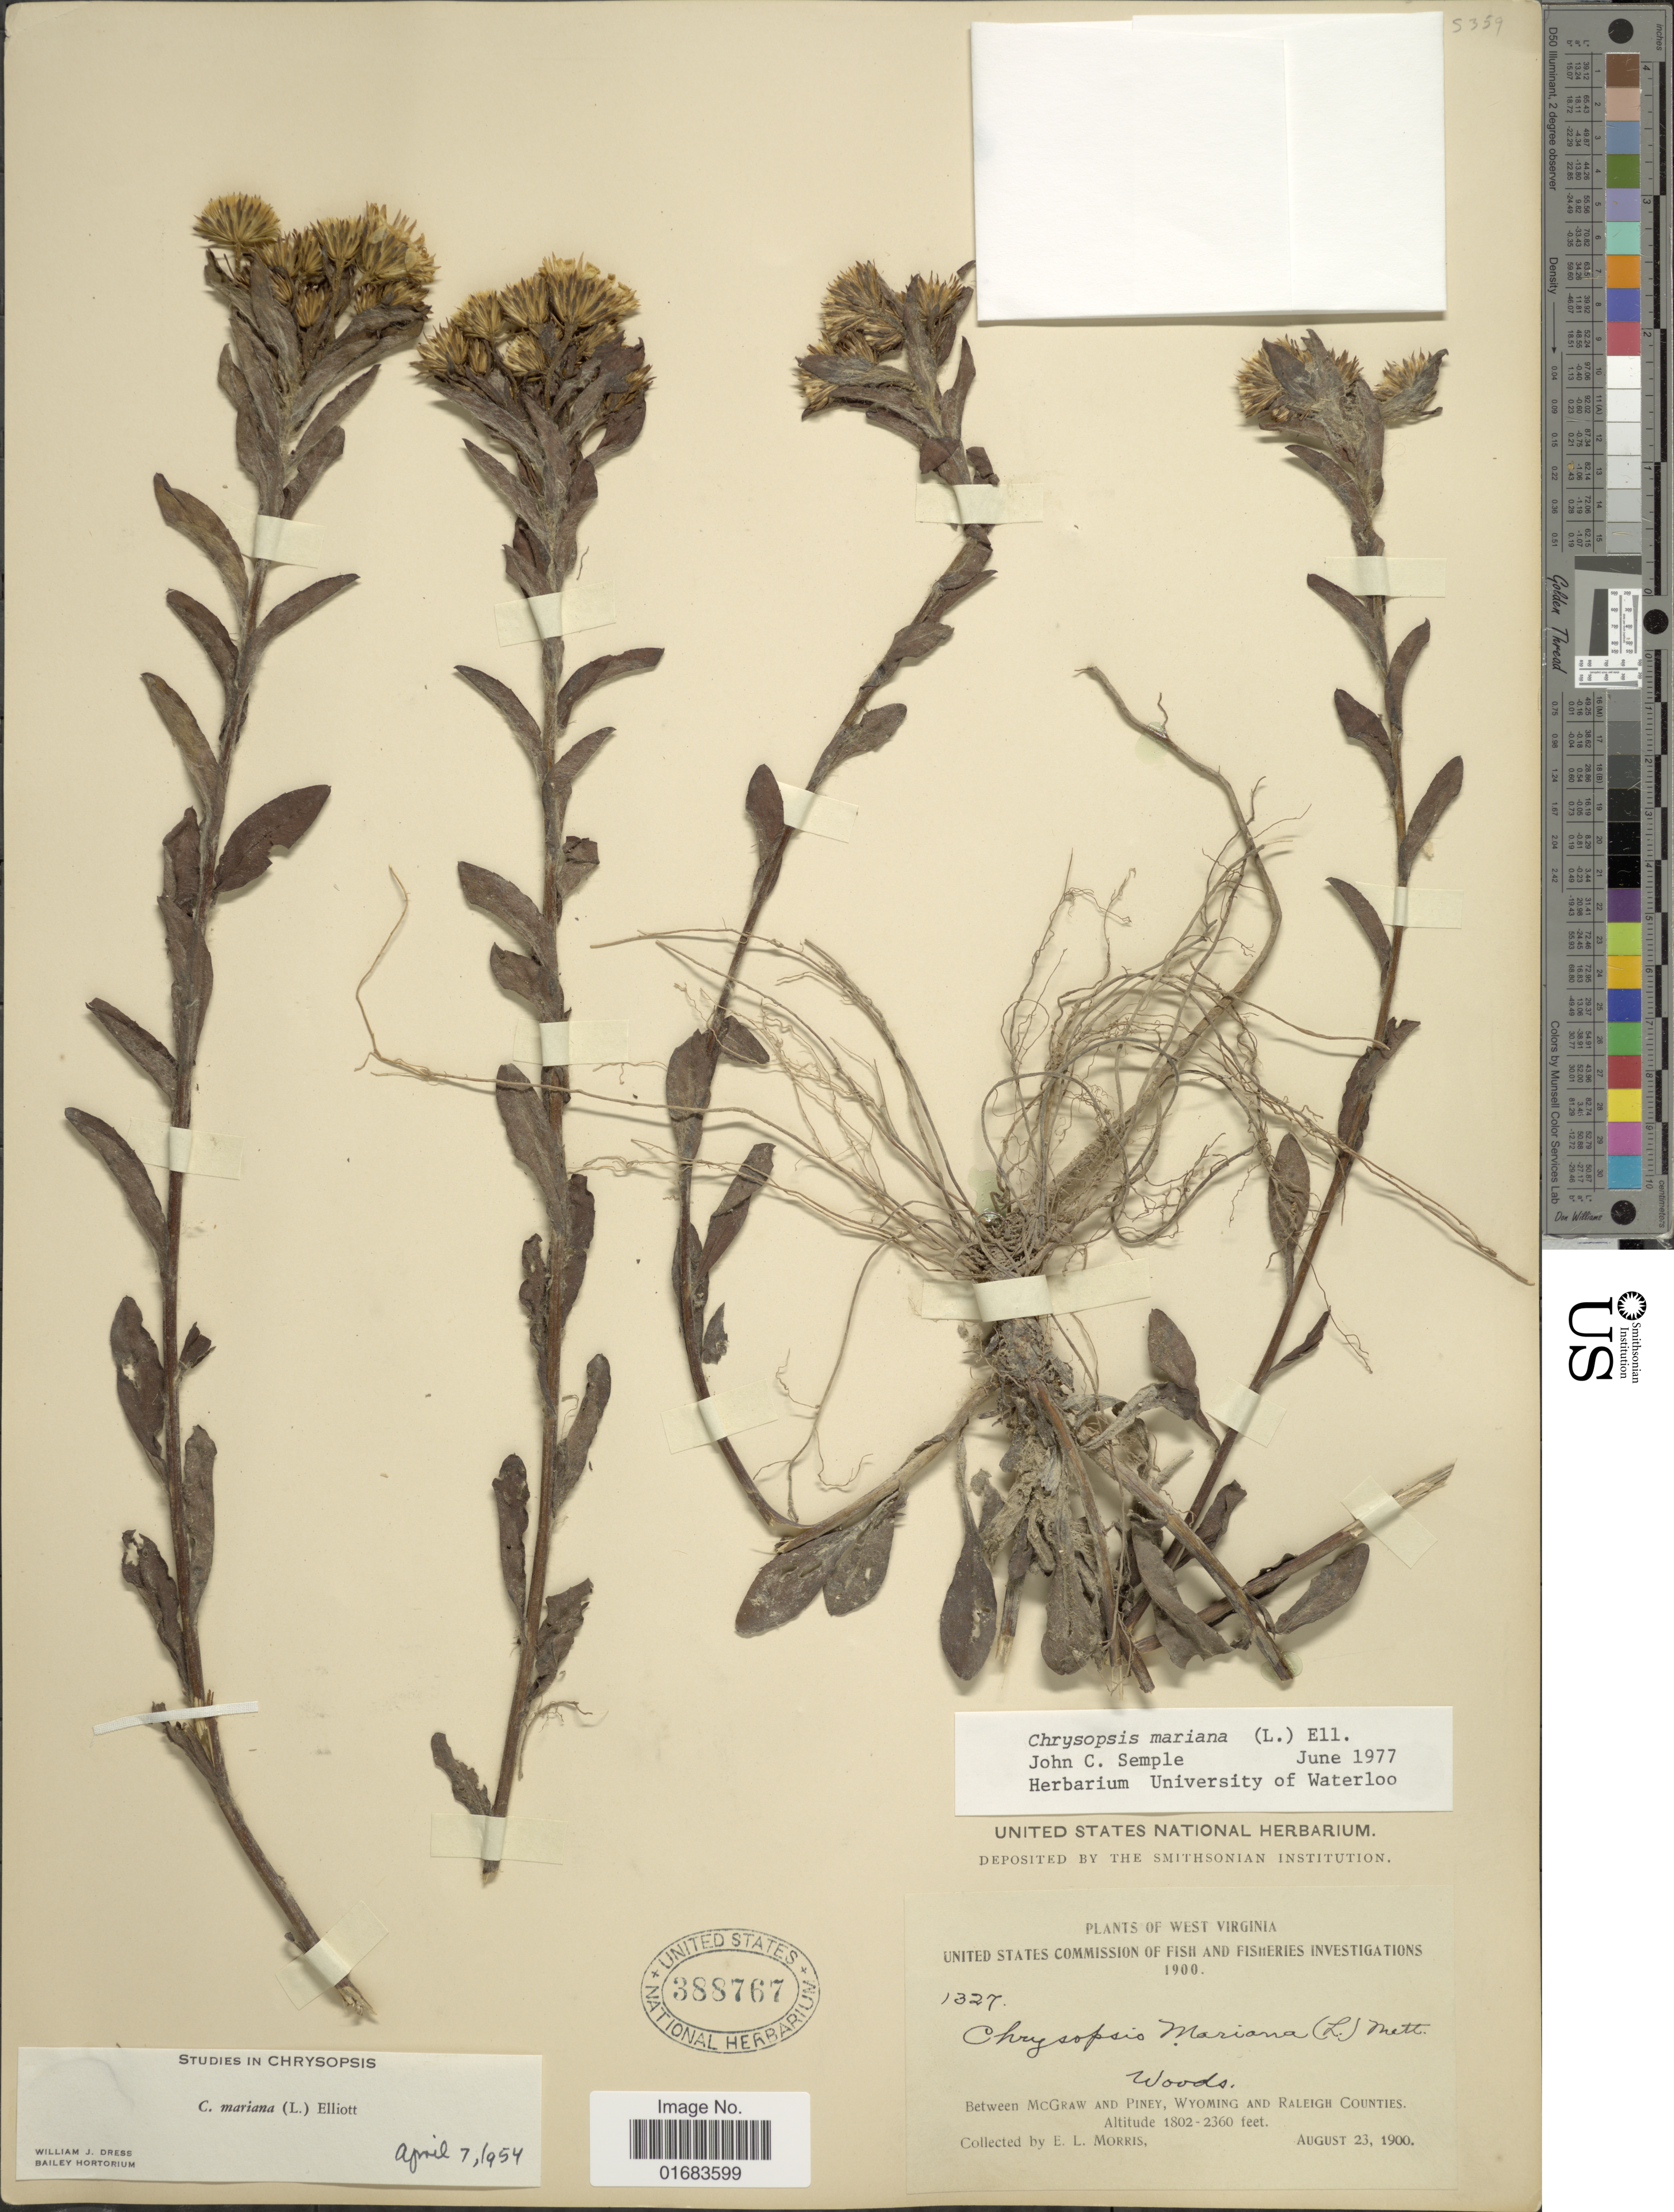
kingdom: Plantae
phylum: Tracheophyta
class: Magnoliopsida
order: Asterales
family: Asteraceae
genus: Chrysopsis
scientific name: Chrysopsis mariana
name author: (L.) Elliott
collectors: E. Morris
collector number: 1327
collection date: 1900-08-23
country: United States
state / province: West Virginia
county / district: Raleigh / Wyoming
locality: Between Piney and McGraws.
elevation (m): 549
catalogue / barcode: US 388767